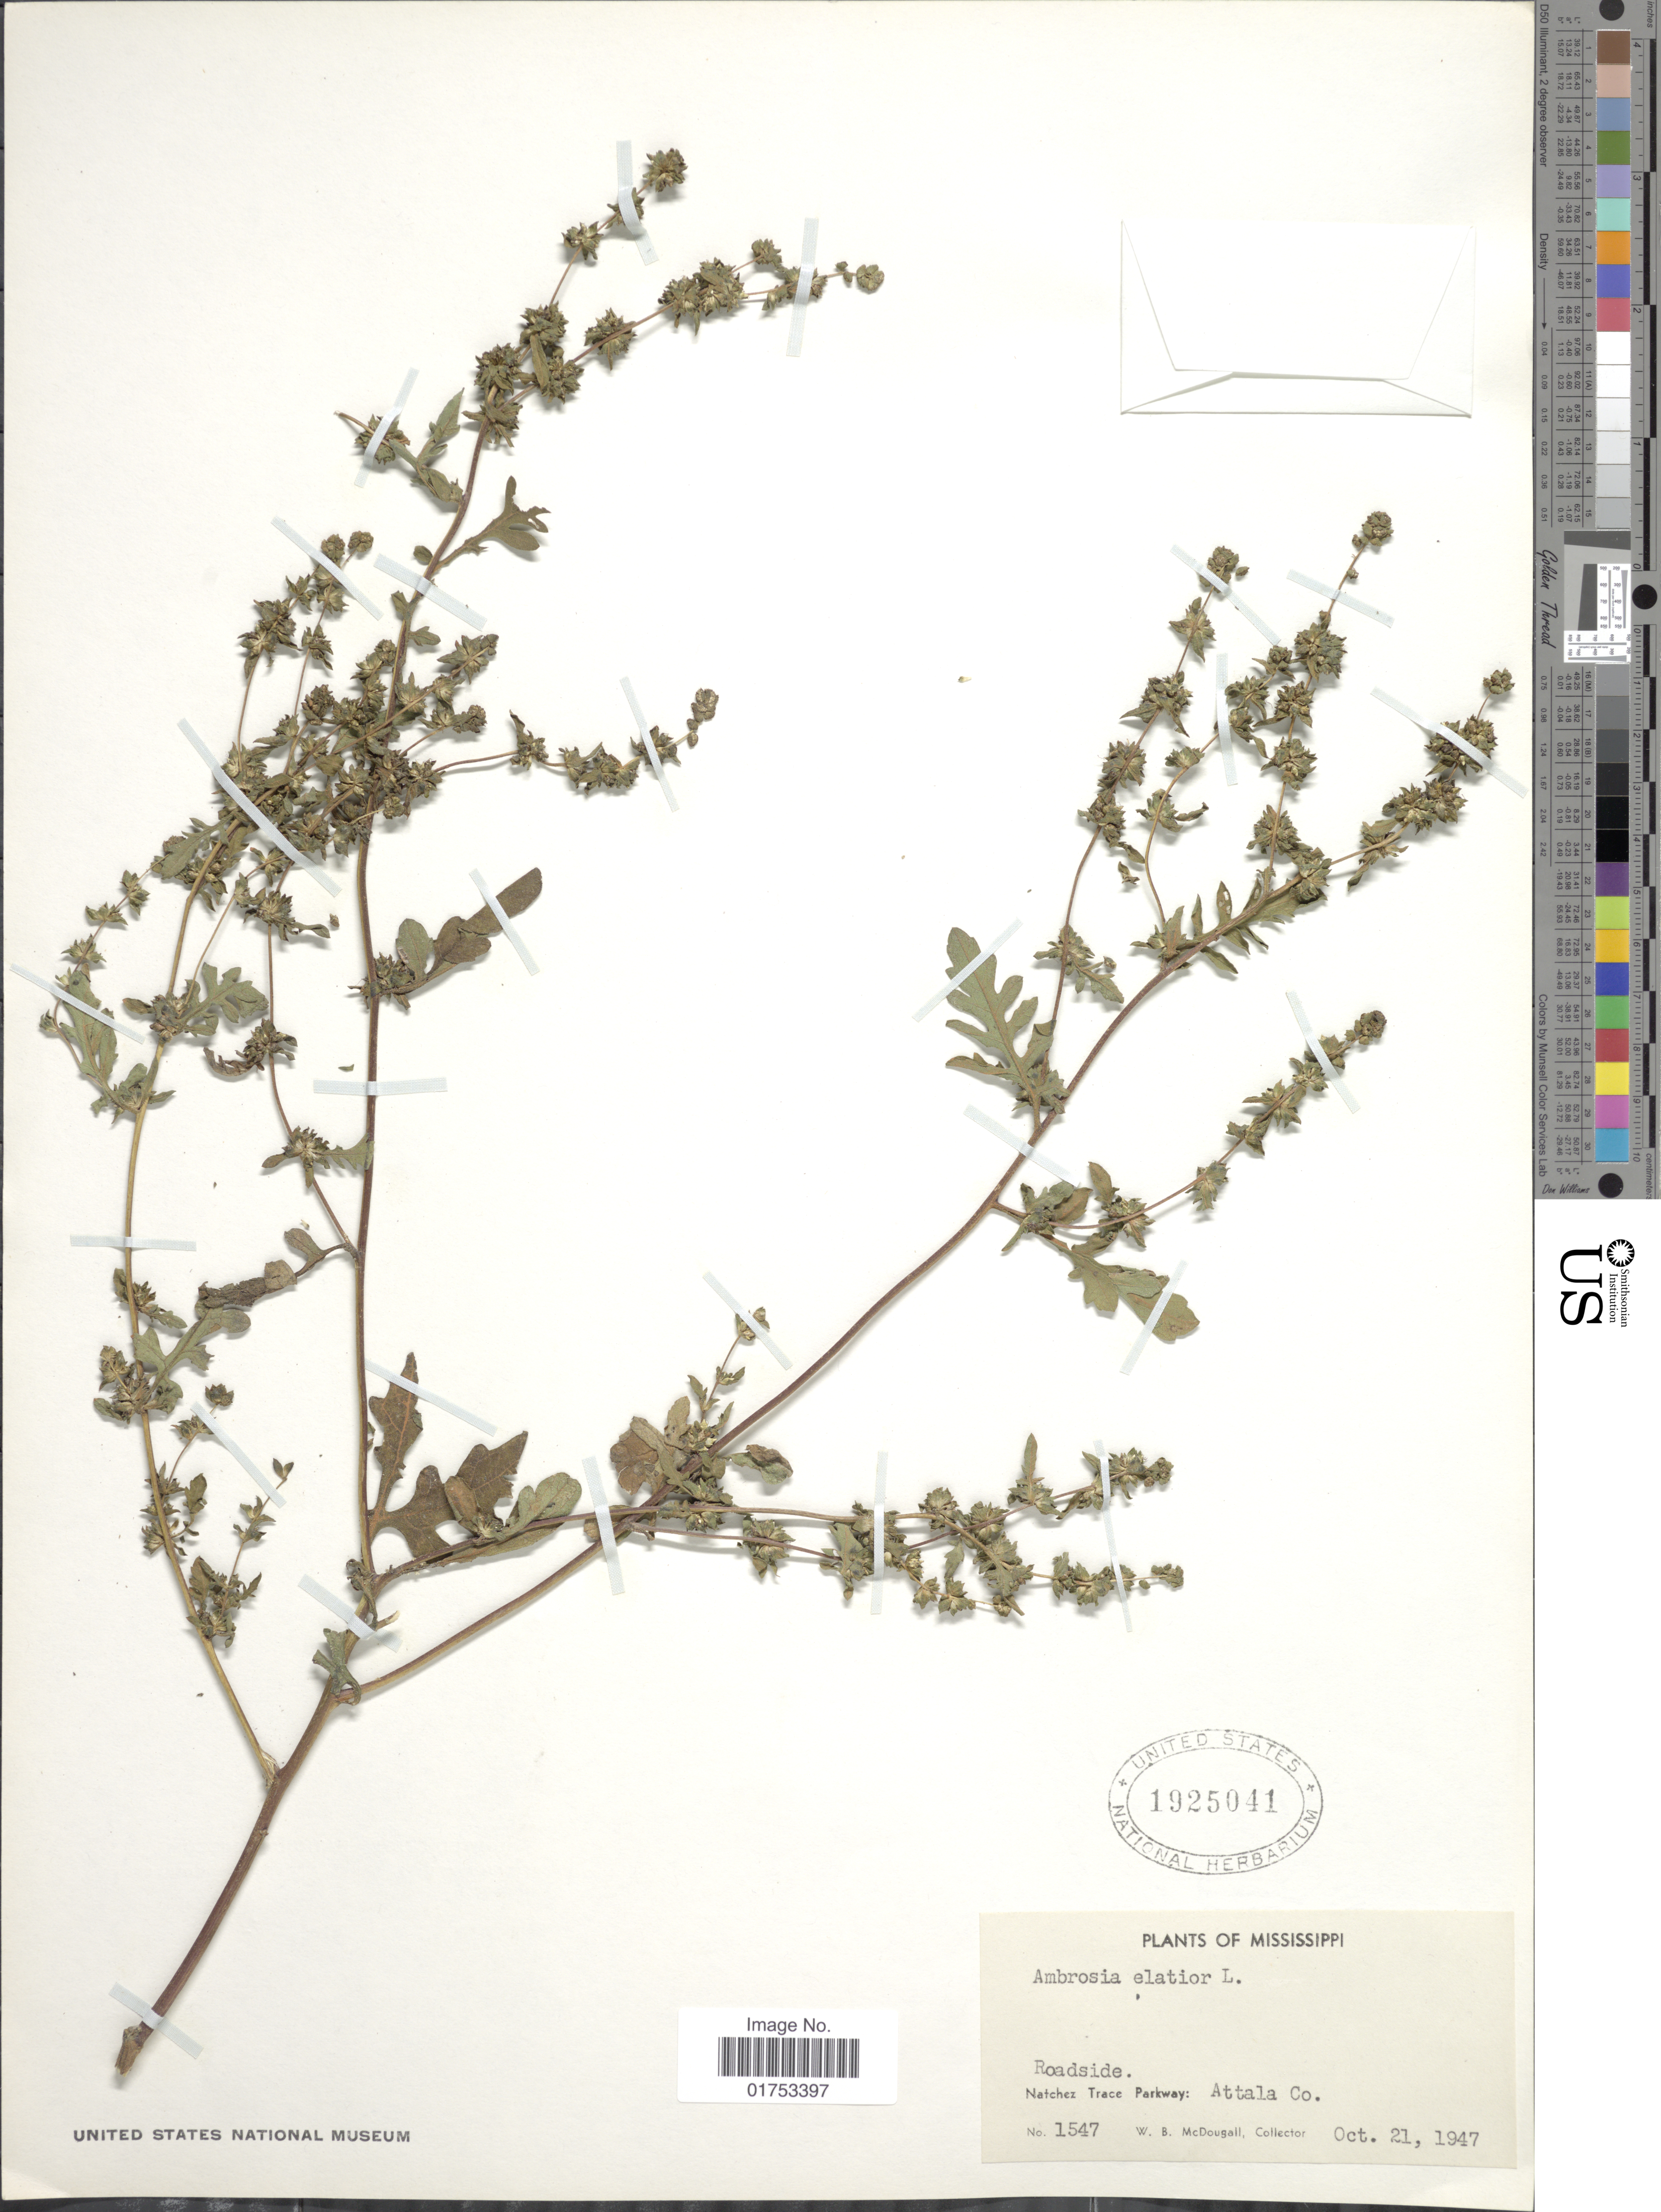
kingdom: Plantae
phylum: Tracheophyta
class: Magnoliopsida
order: Asterales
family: Asteraceae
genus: Ambrosia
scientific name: Ambrosia artemisiifolia var. elatior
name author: (L.) Descourt.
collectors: W. B. McDougall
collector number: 1547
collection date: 1947-10-21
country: United States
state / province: Mississippi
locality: Natchez Trace Parkway, Attala Co.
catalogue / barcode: US 1925041